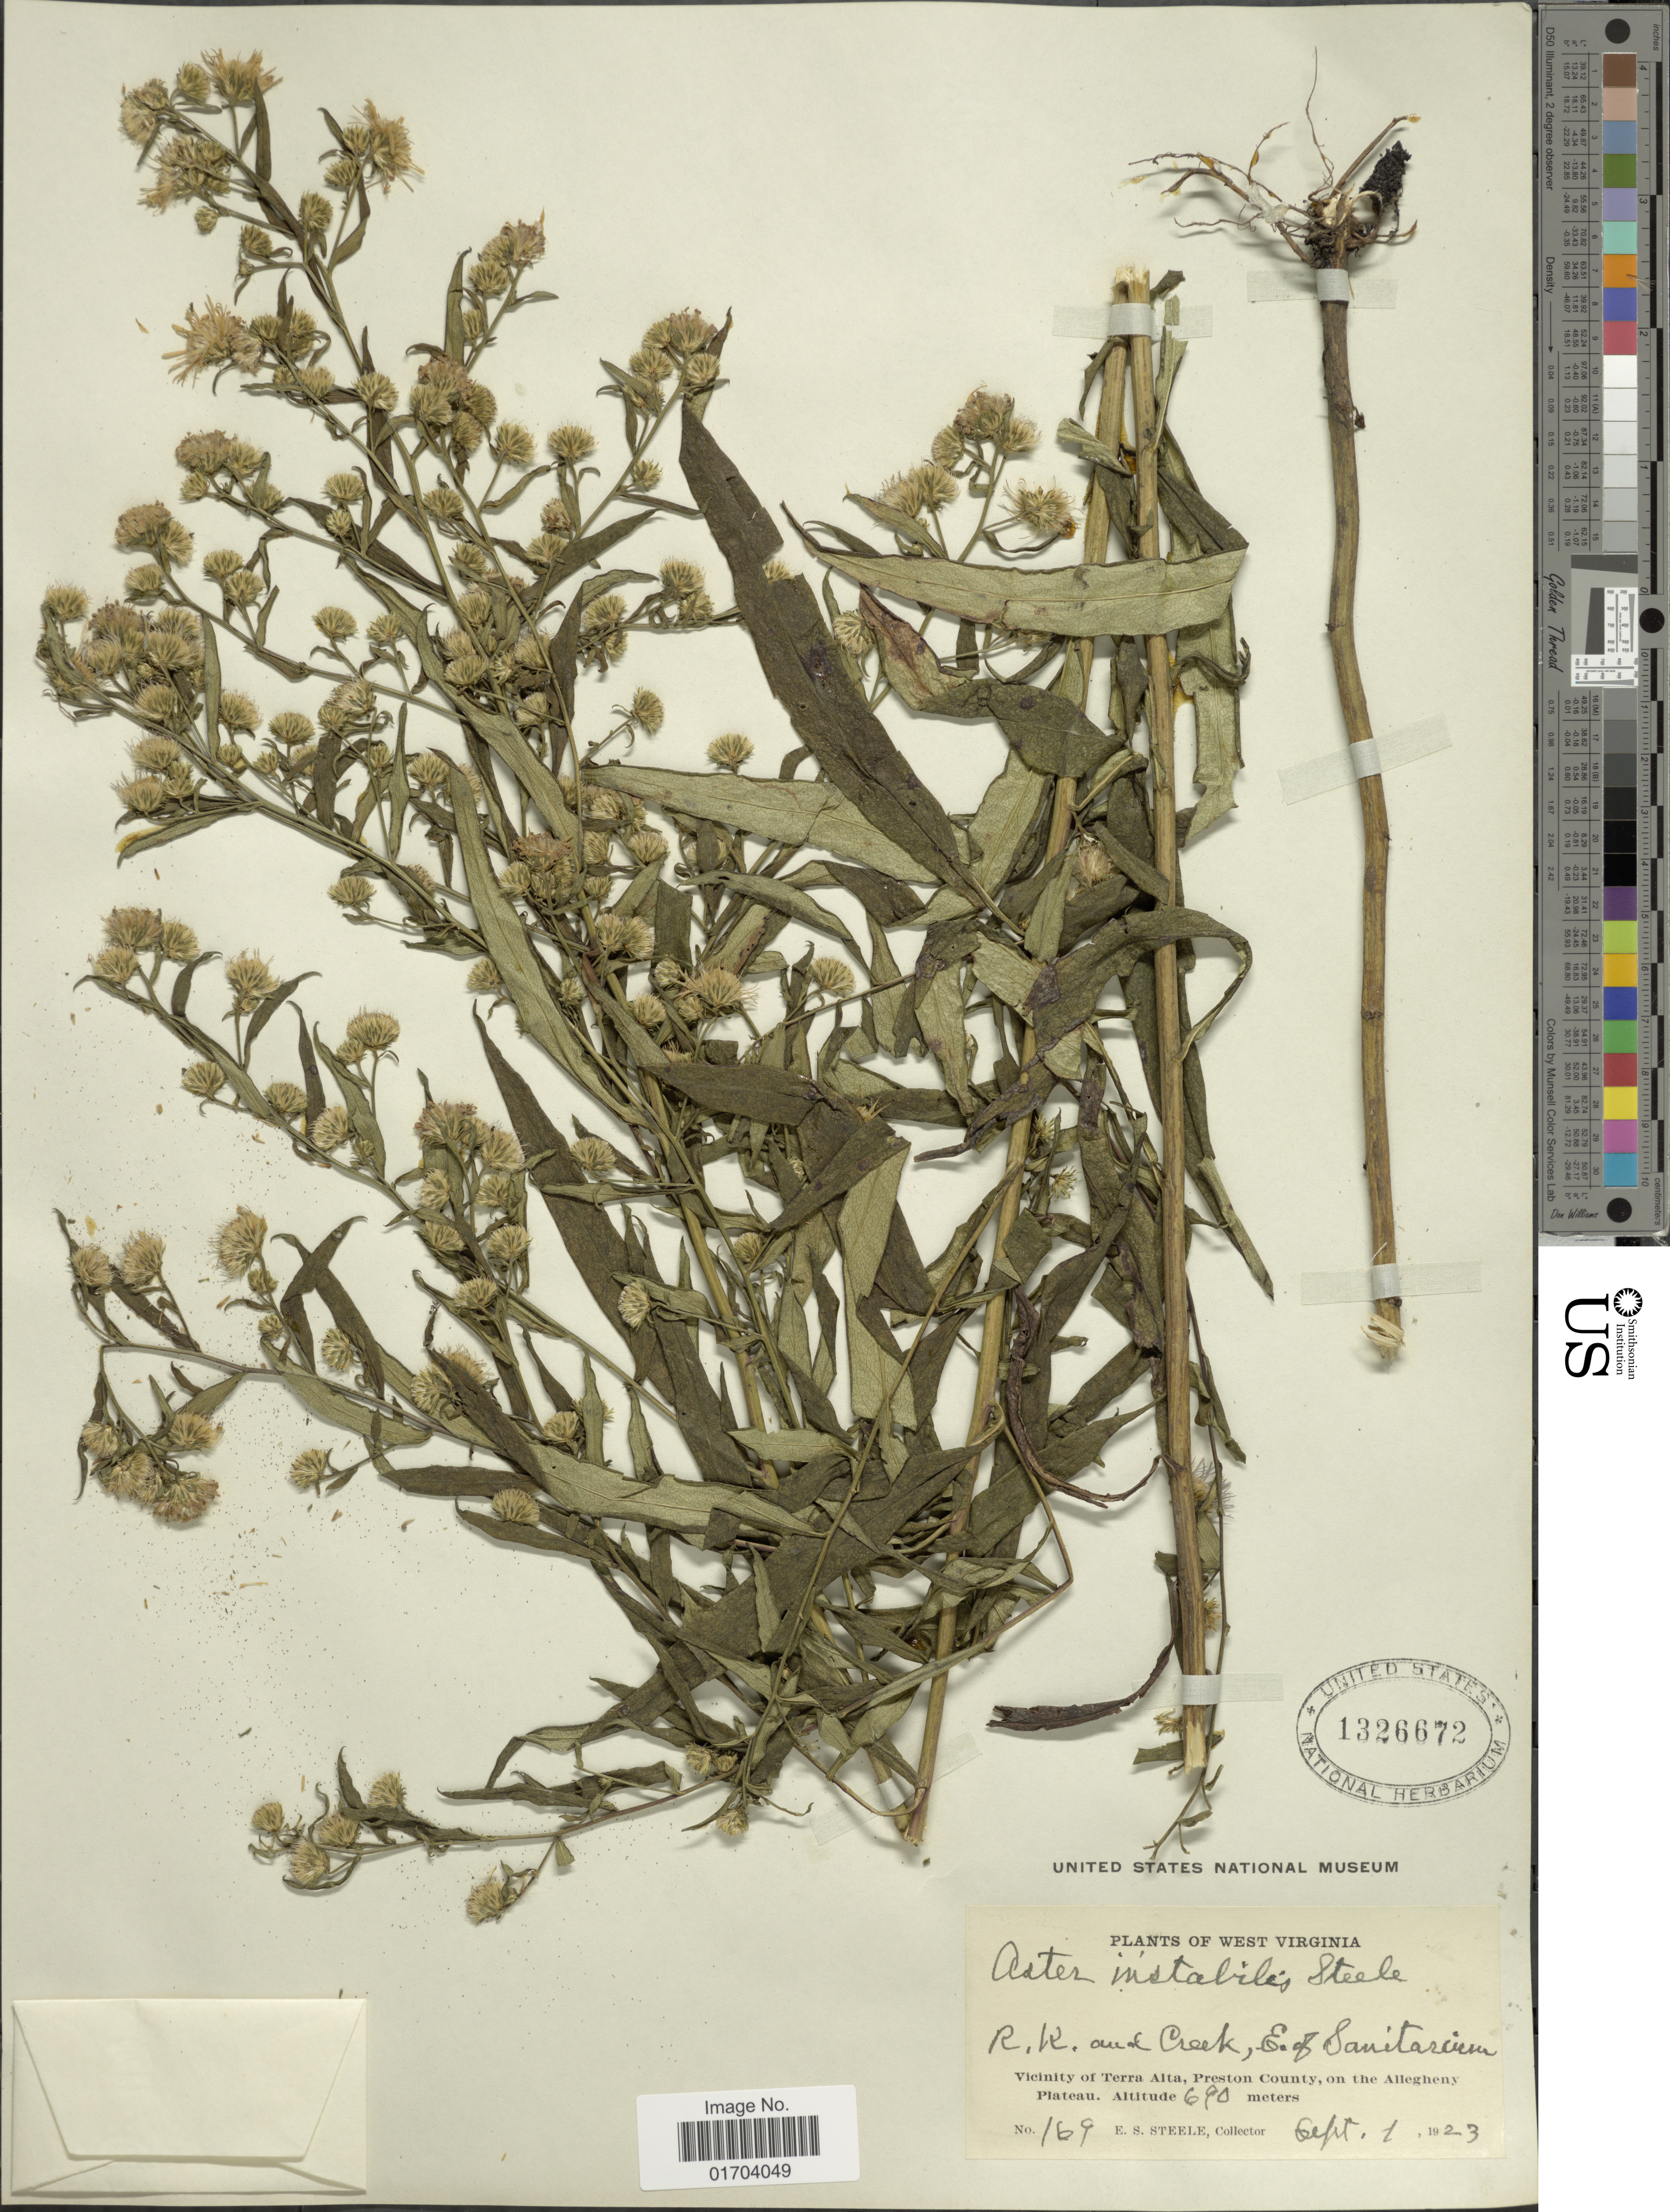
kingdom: Plantae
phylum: Tracheophyta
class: Magnoliopsida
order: Asterales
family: Asteraceae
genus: Aster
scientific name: Aster instabilis E.S. Steele sp. nov. ined.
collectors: E. Steele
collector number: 169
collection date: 1923-09-01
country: United States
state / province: West Virginia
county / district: Preston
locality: R.R. and Creek, E. of Sanitarium, Vicinity of Terra Alta, Preston County, on the Allegheny Plateau.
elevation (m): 690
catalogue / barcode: US 1326672